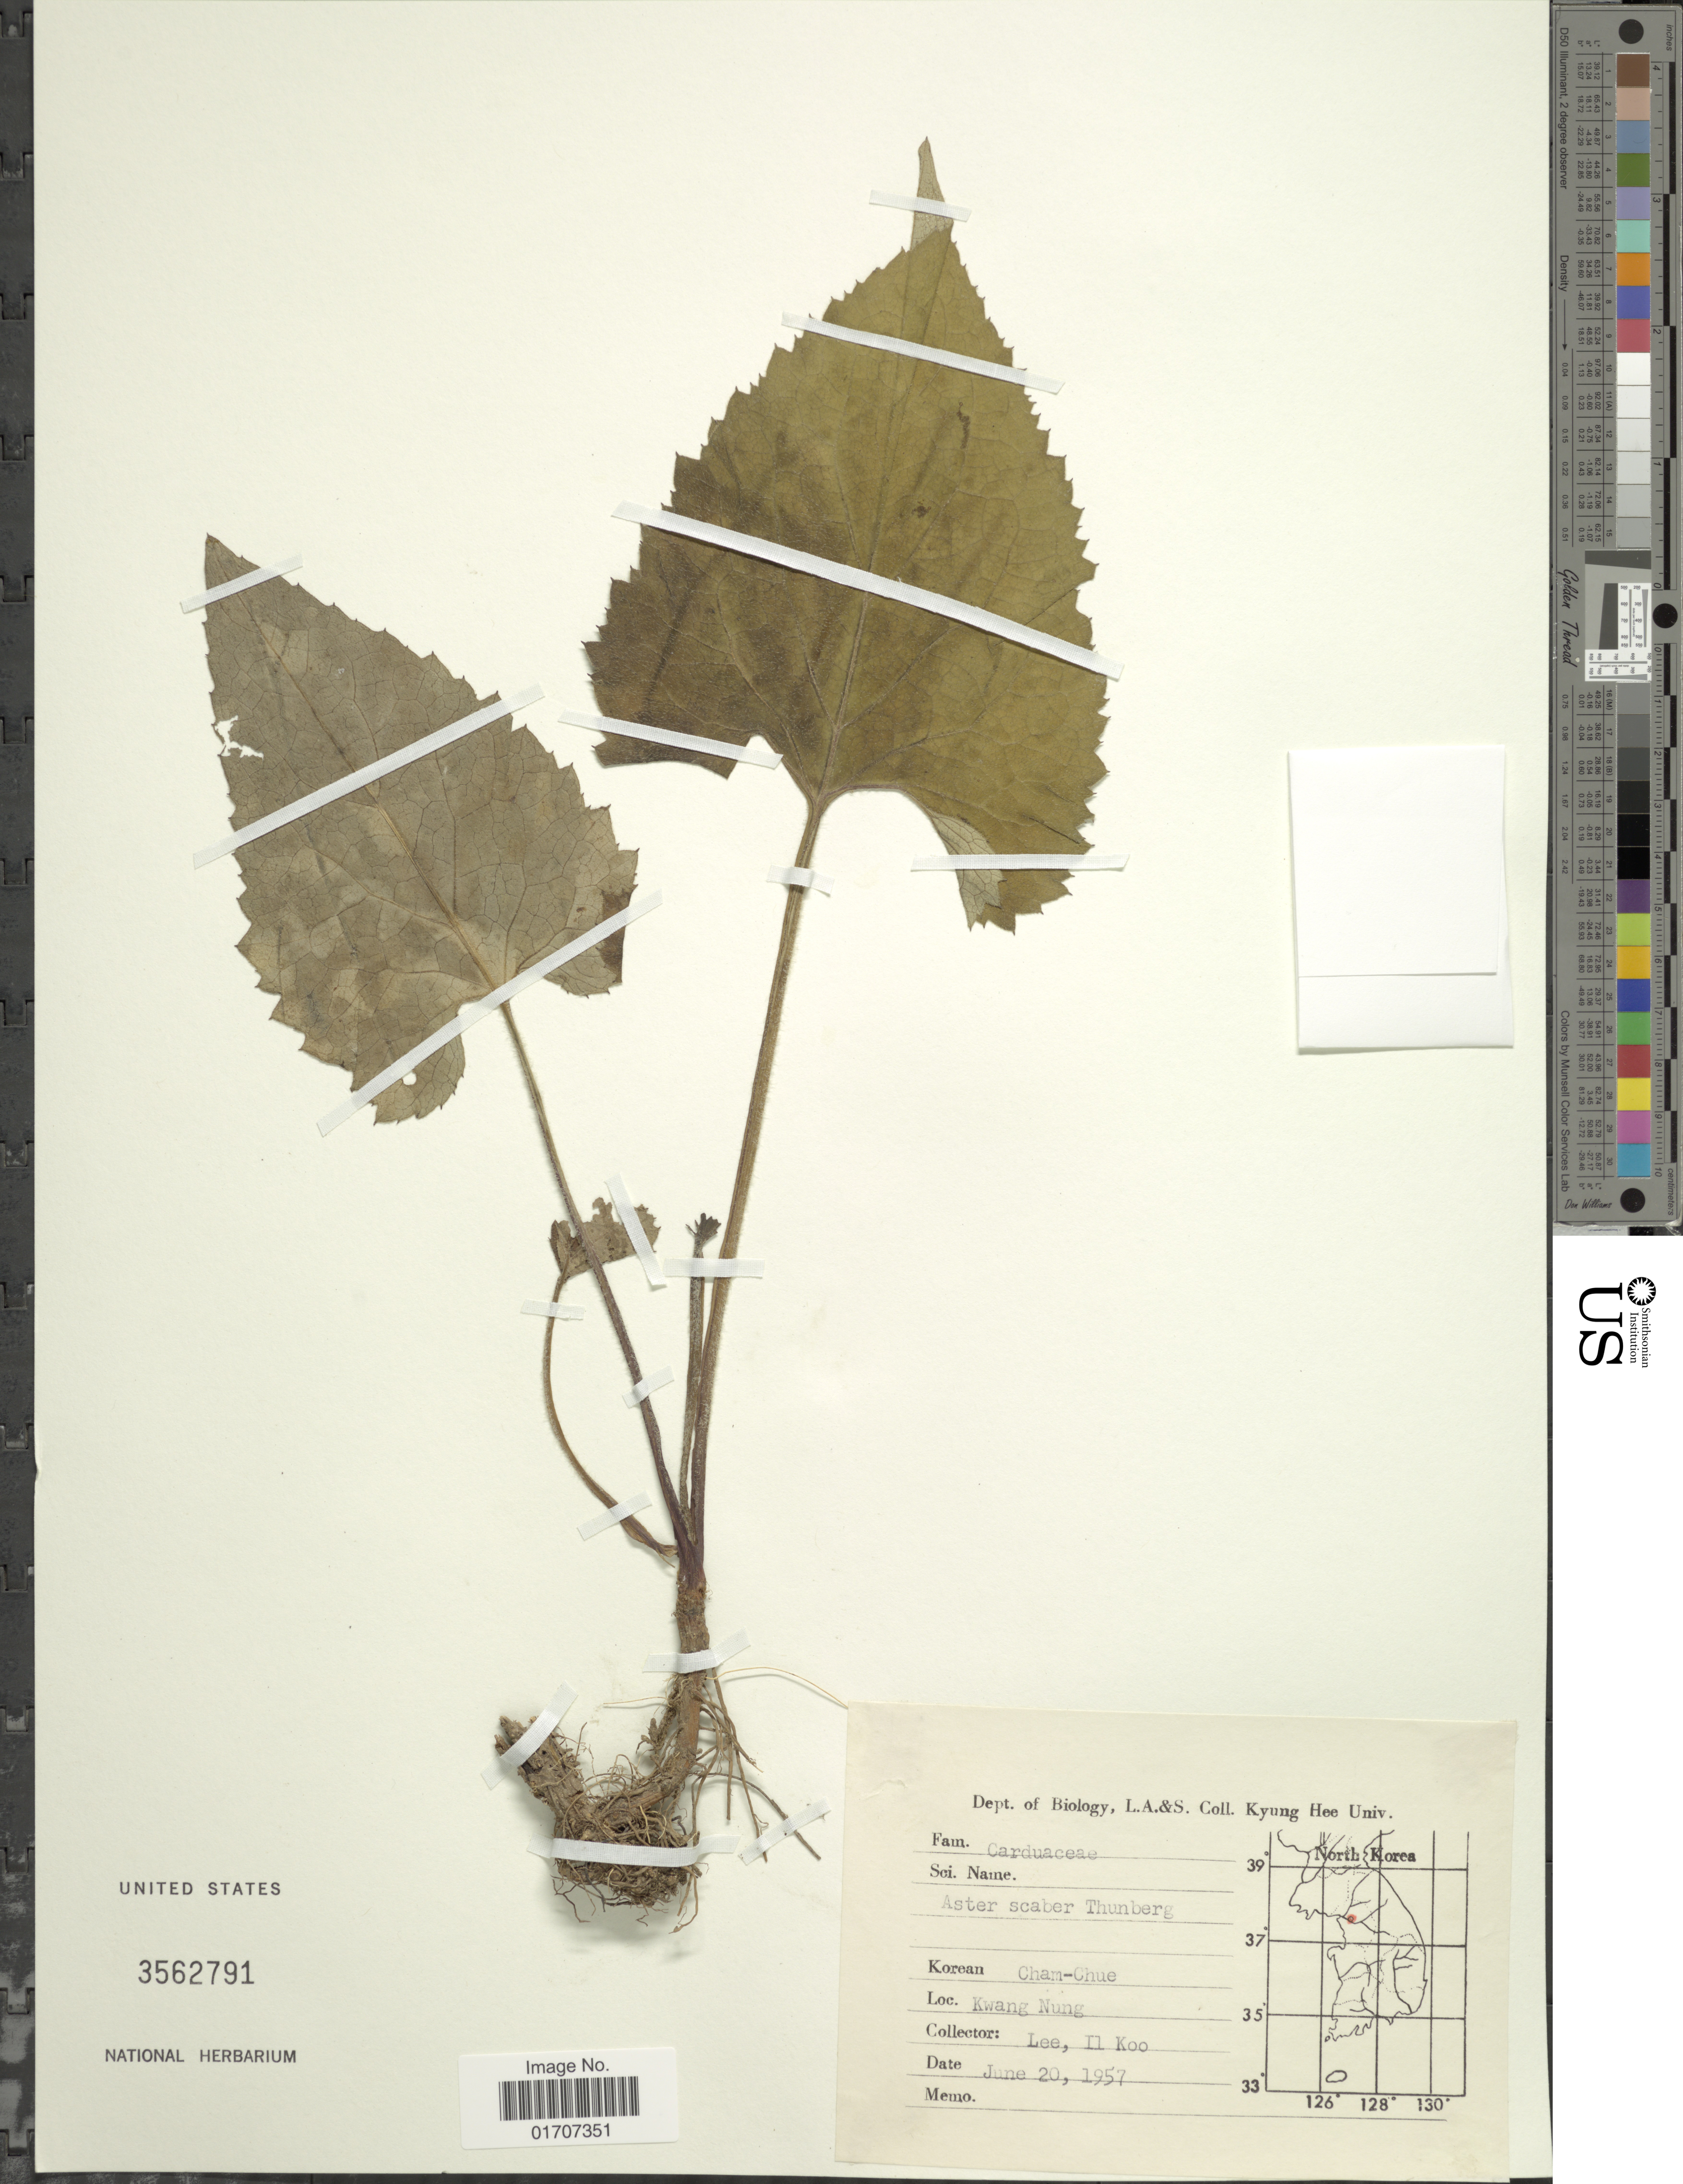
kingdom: Plantae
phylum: Tracheophyta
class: Magnoliopsida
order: Asterales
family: Asteraceae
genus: Doellingeria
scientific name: Doellingeria scabra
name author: (Thunb.) Nees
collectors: I. Lee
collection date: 1957-06-20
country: South Korea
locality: Kwang Nung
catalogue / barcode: US 3562791